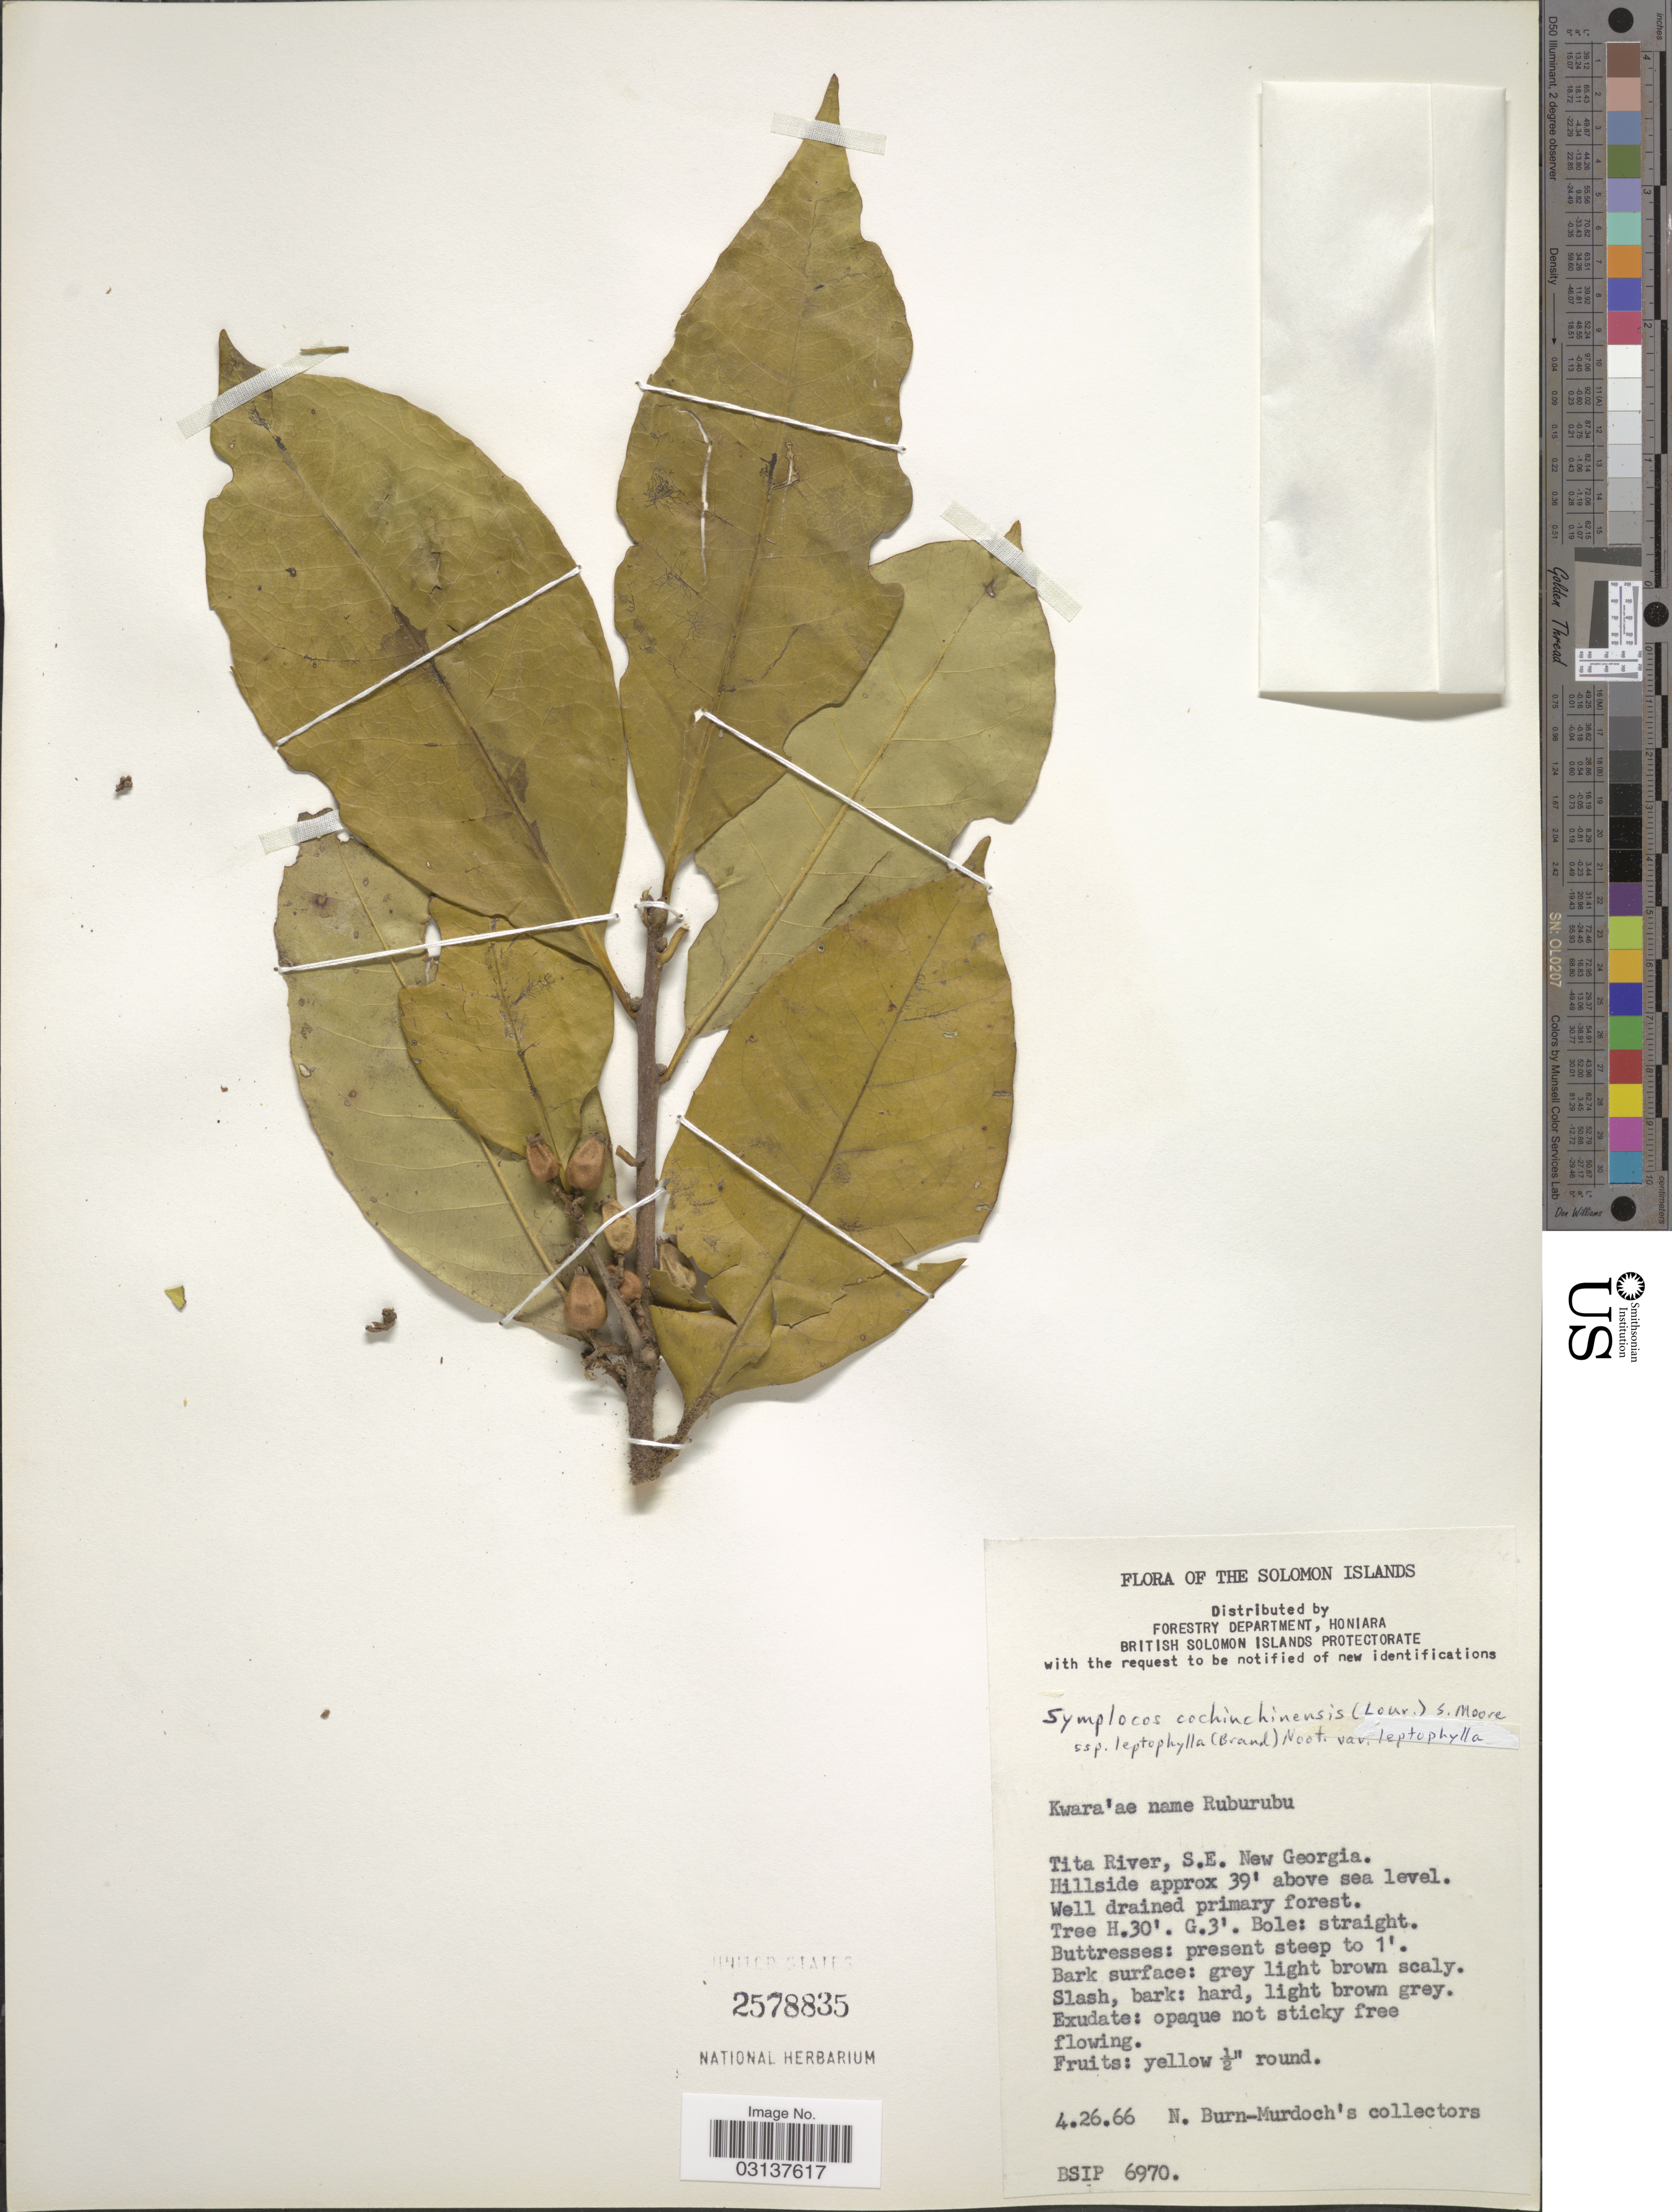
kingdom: Plantae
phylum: Tracheophyta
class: Magnoliopsida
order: Ericales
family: Symplocaceae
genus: Symplocos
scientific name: Symplocos cochinchinensis var. leptophylla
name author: (Brand) Noot.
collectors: N. Burn-Murdoch's collectors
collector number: BSIP 6970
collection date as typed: Transcribed d/m/y: 26/4/66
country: Solomon Islands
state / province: Solomon Islands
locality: The Solomon Islands, Tita River, S.E. New Georgia, Hillside.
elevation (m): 12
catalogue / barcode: US 2578835